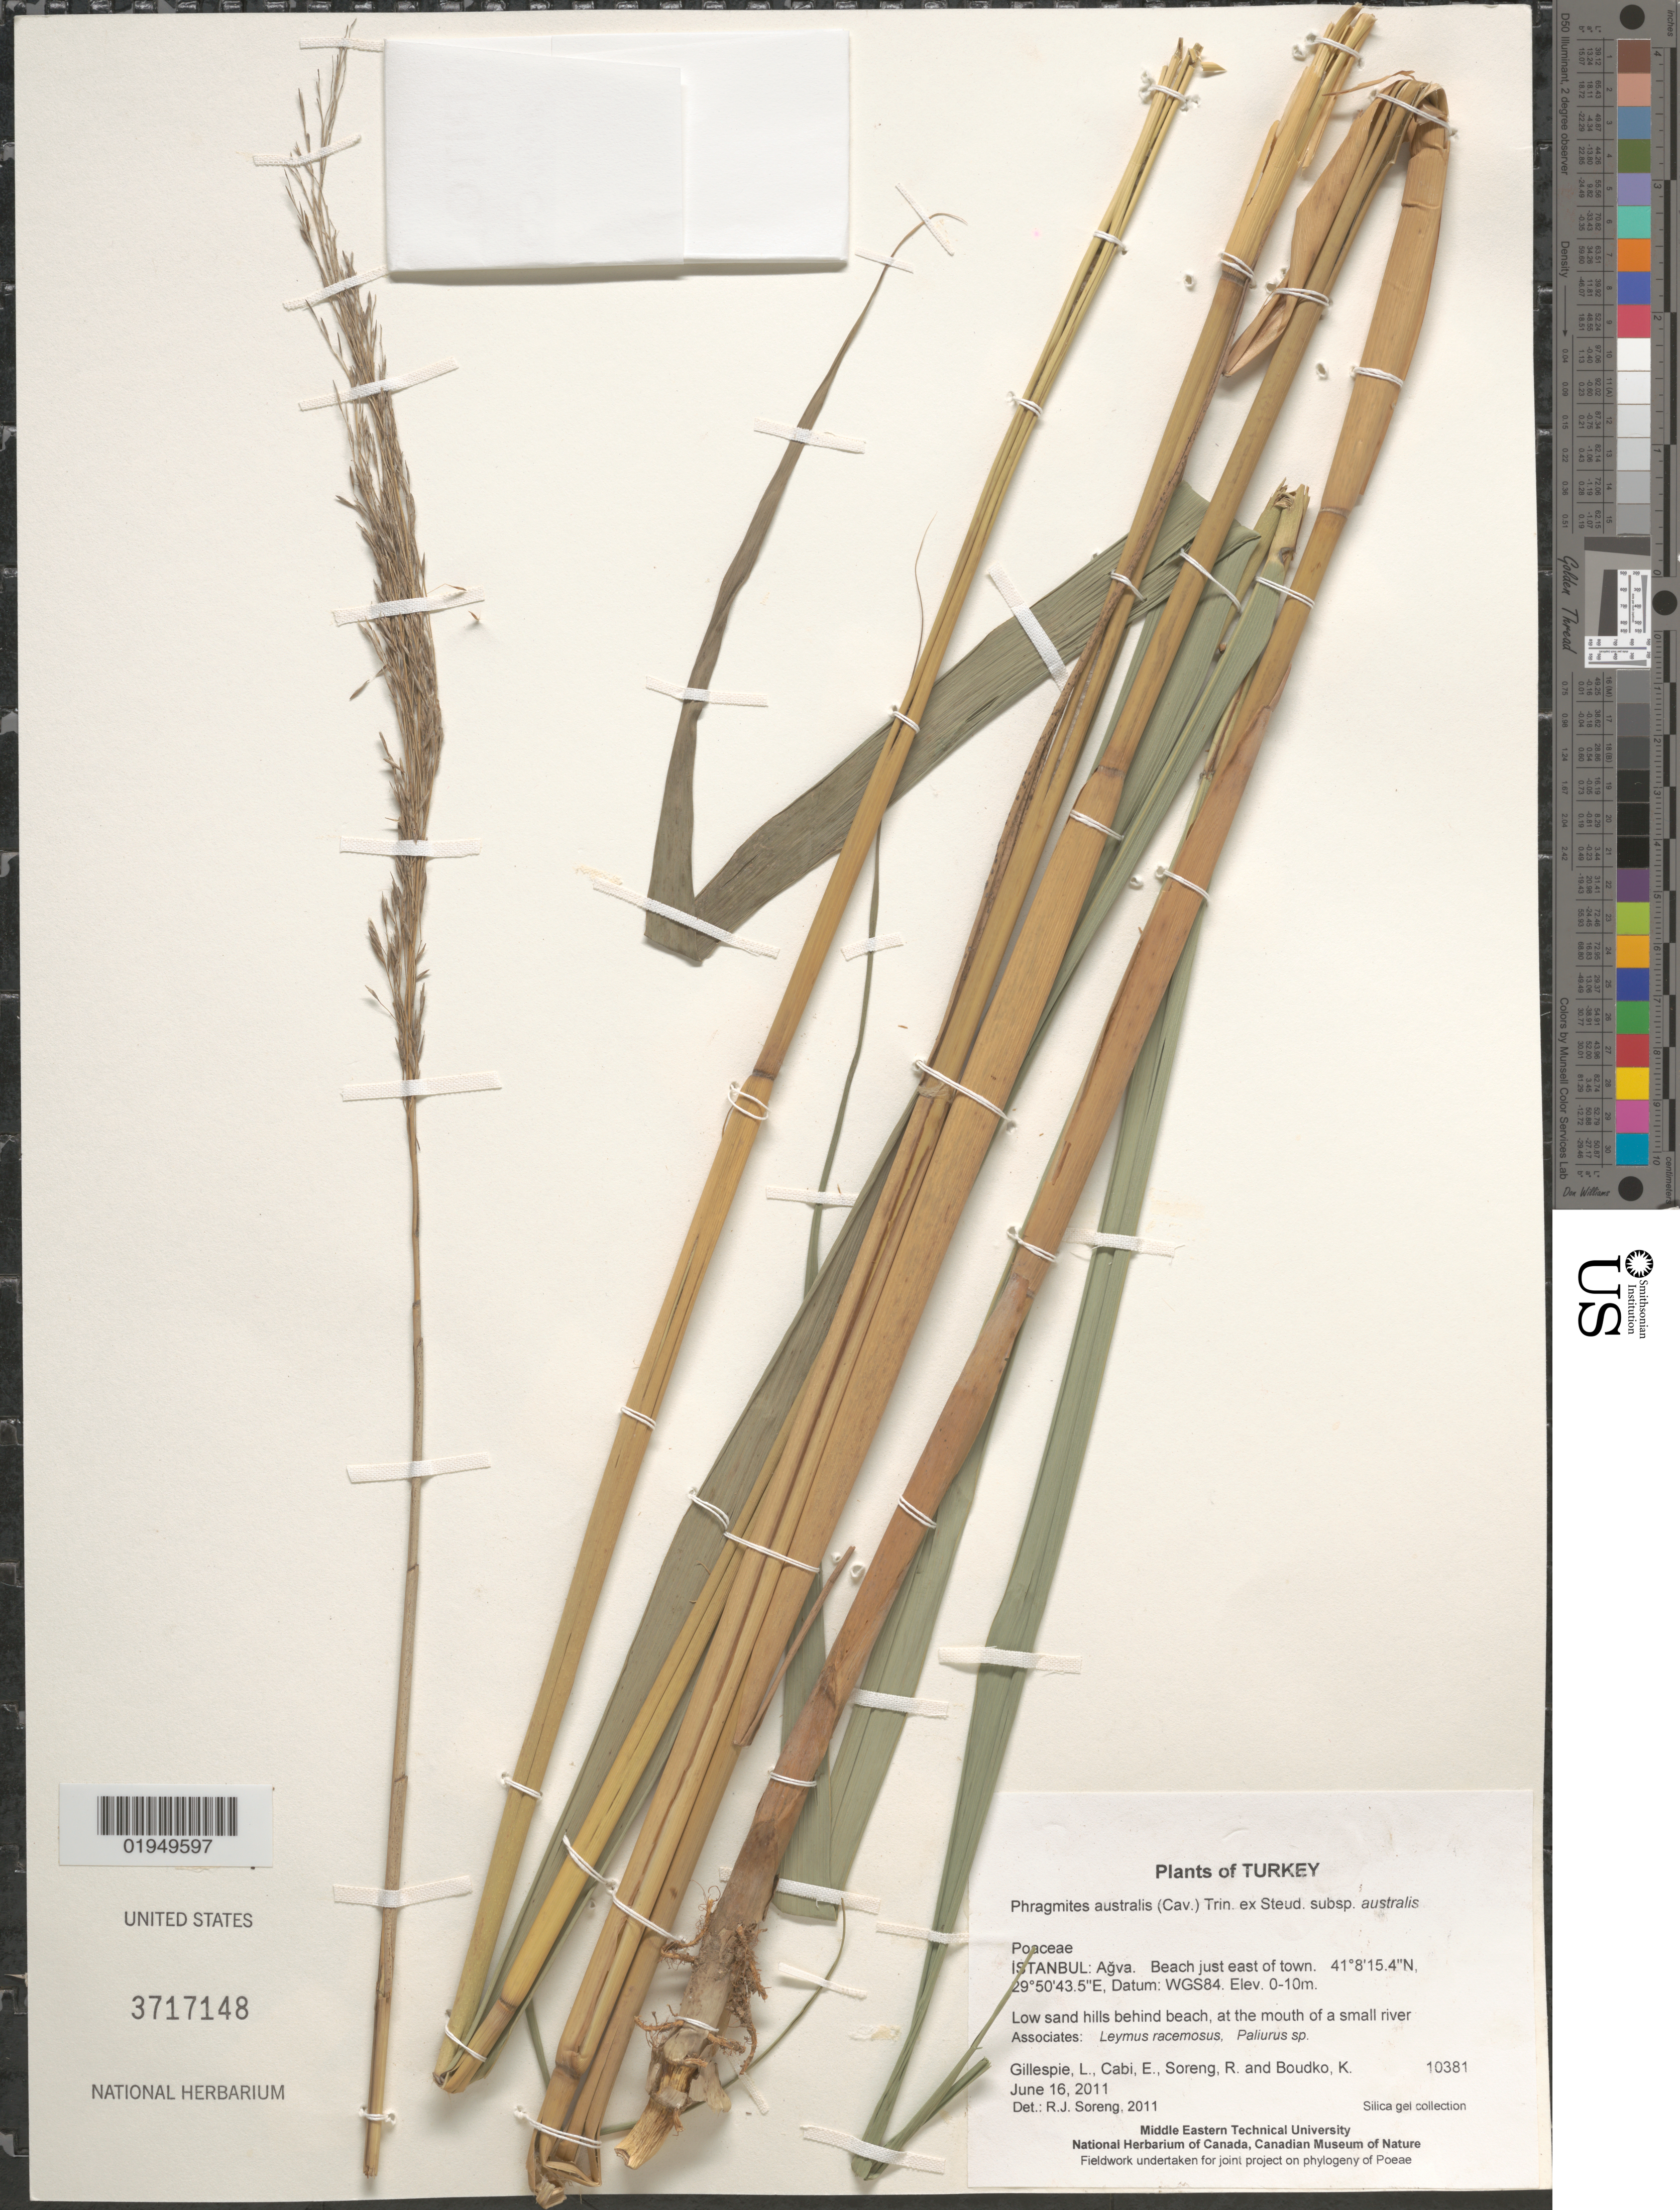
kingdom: Plantae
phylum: Tracheophyta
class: Liliopsida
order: Poales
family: Poaceae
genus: Phragmites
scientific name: Phragmites australis subsp. australis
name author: (Cav.) Trin. ex Steud.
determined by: Soreng, Robert J., Research Associate (BOT), Smithsonian Institution - National Museum of Natural History (UNITED STATES)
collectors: L. J. Gillespie, E. Cabi, R. J. Soreng & K. Boudko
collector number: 10381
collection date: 2011-06-16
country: Turkey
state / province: Istanbul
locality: Agva. Beach just east of town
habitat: Low sand hills behind beach, at the mouth of a small river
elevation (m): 0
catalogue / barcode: US 3717148